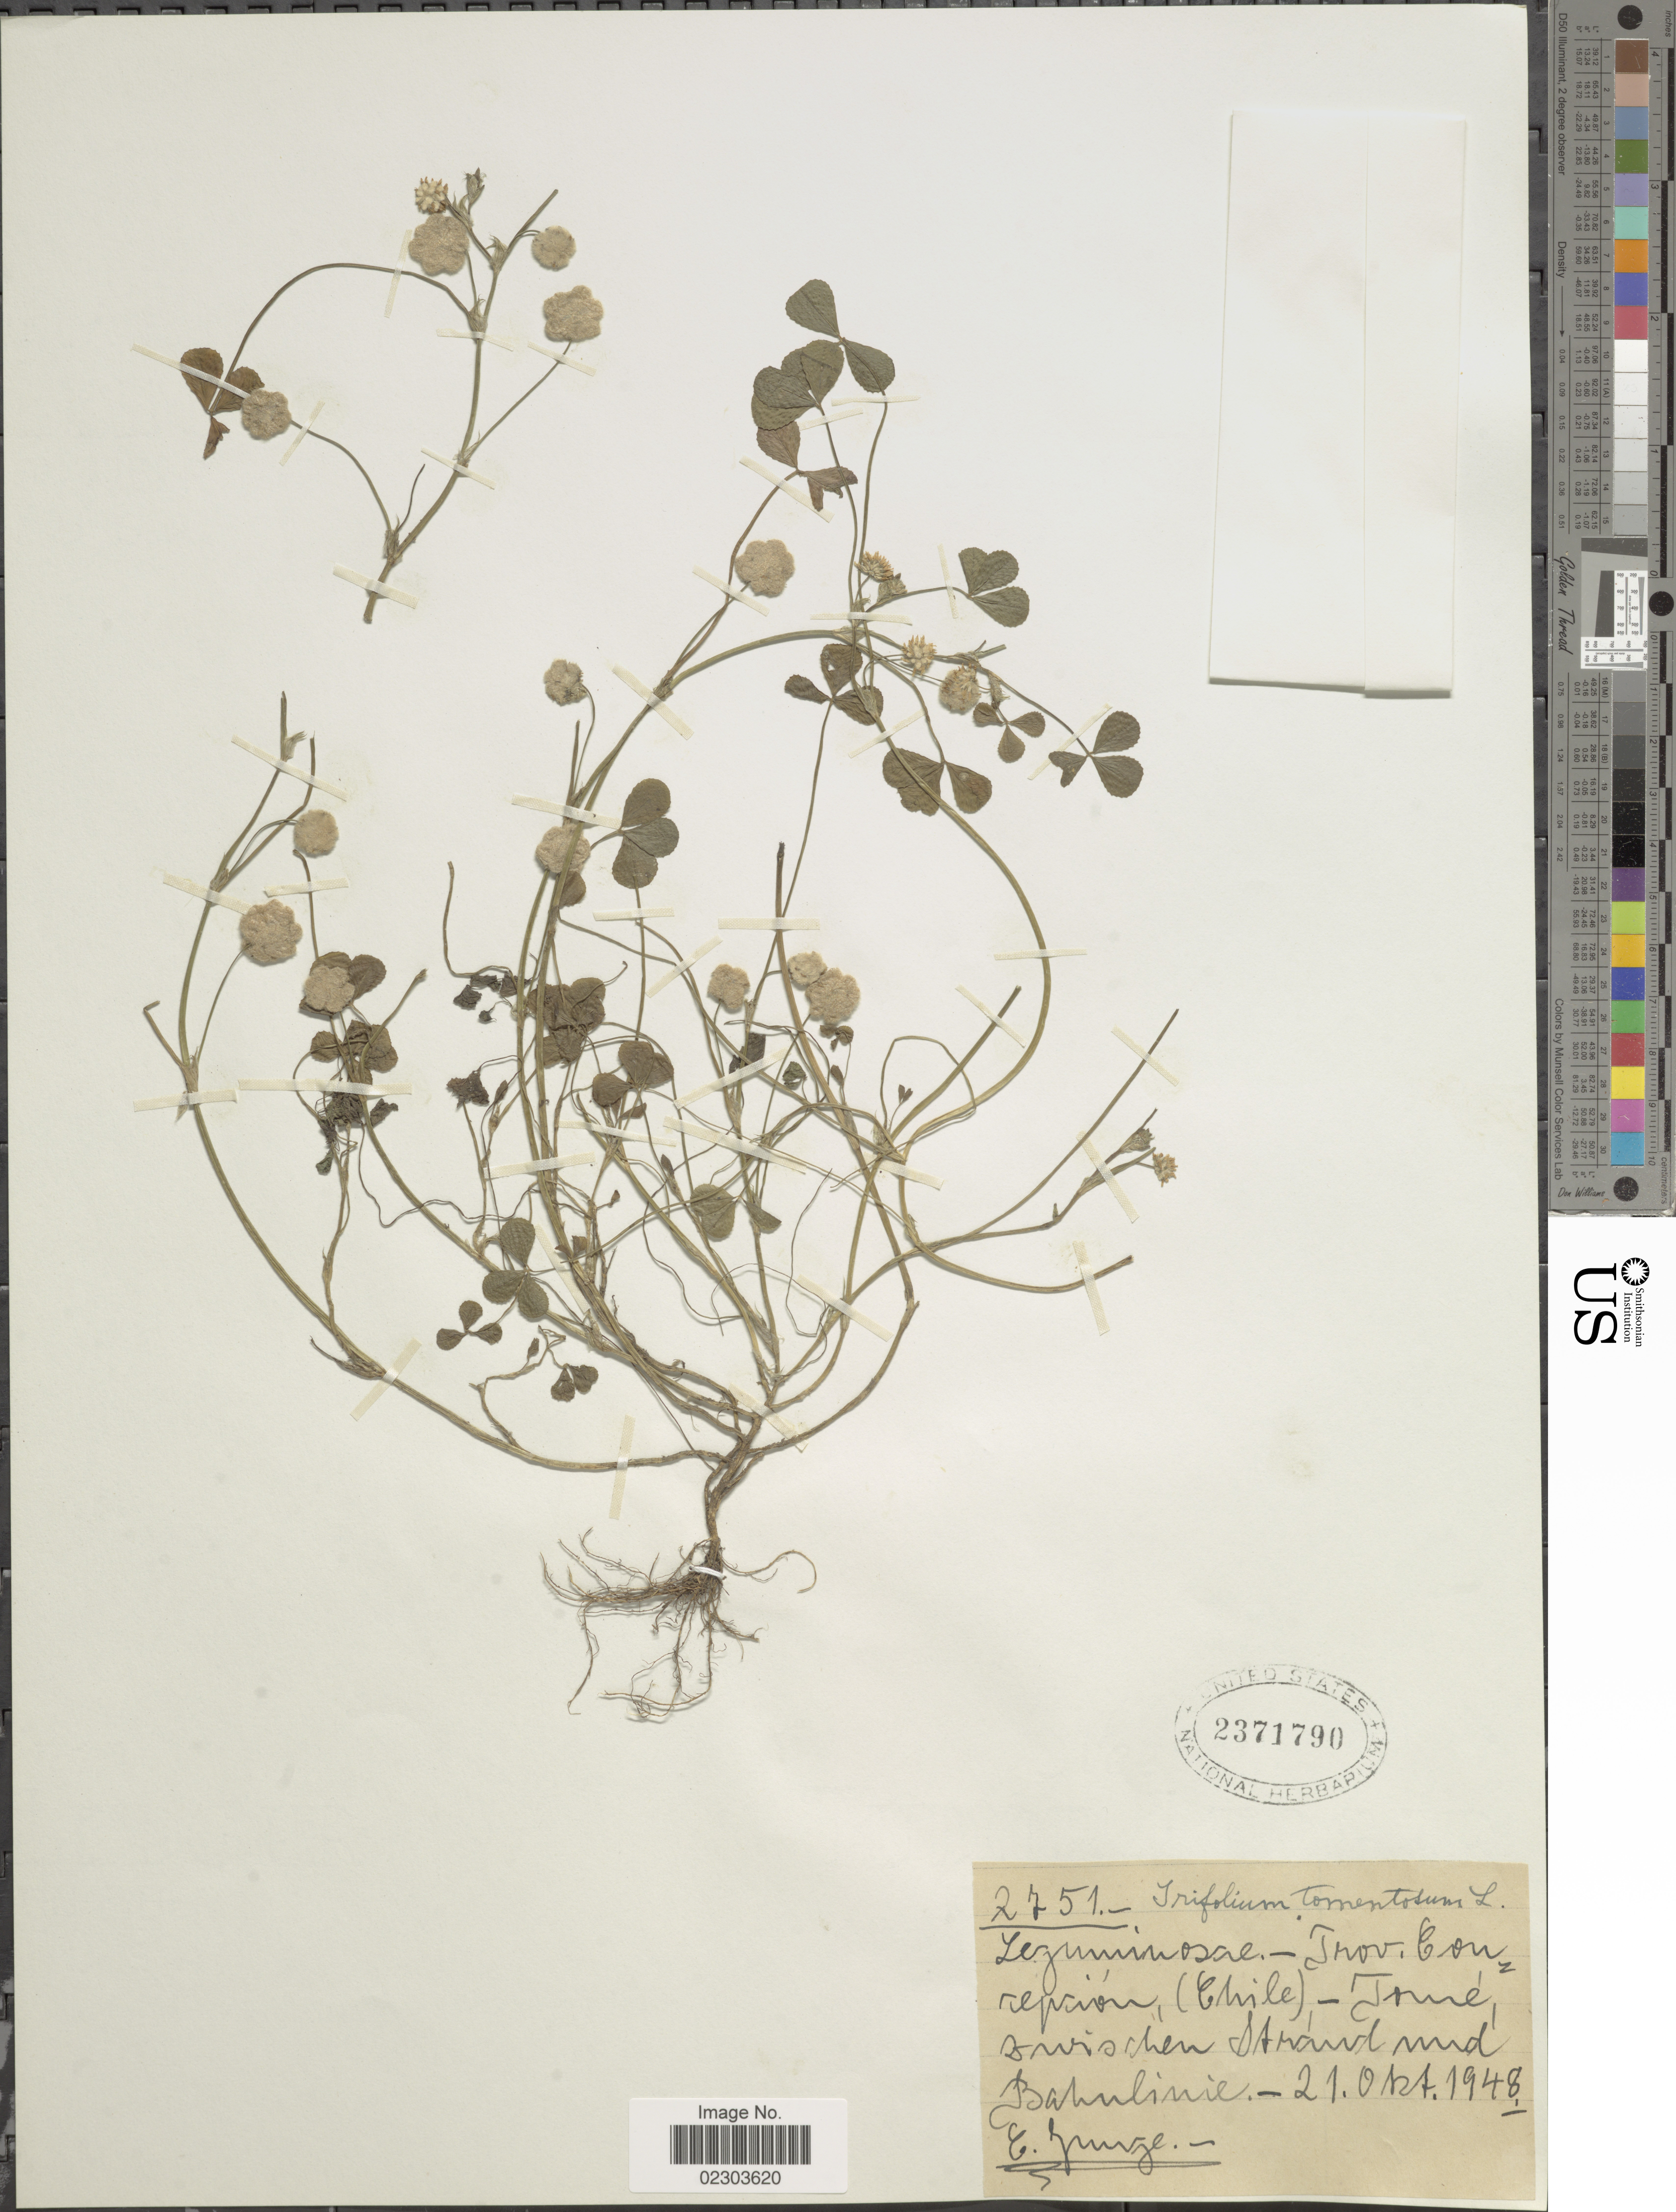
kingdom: Plantae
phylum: Tracheophyta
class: Magnoliopsida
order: Fabales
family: Fabaceae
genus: Trifolium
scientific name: Trifolium tomentosum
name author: L.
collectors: C. Junge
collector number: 2751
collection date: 1948-10-21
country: Chile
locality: Prov. Concepción- Tomé.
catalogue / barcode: US 2371790